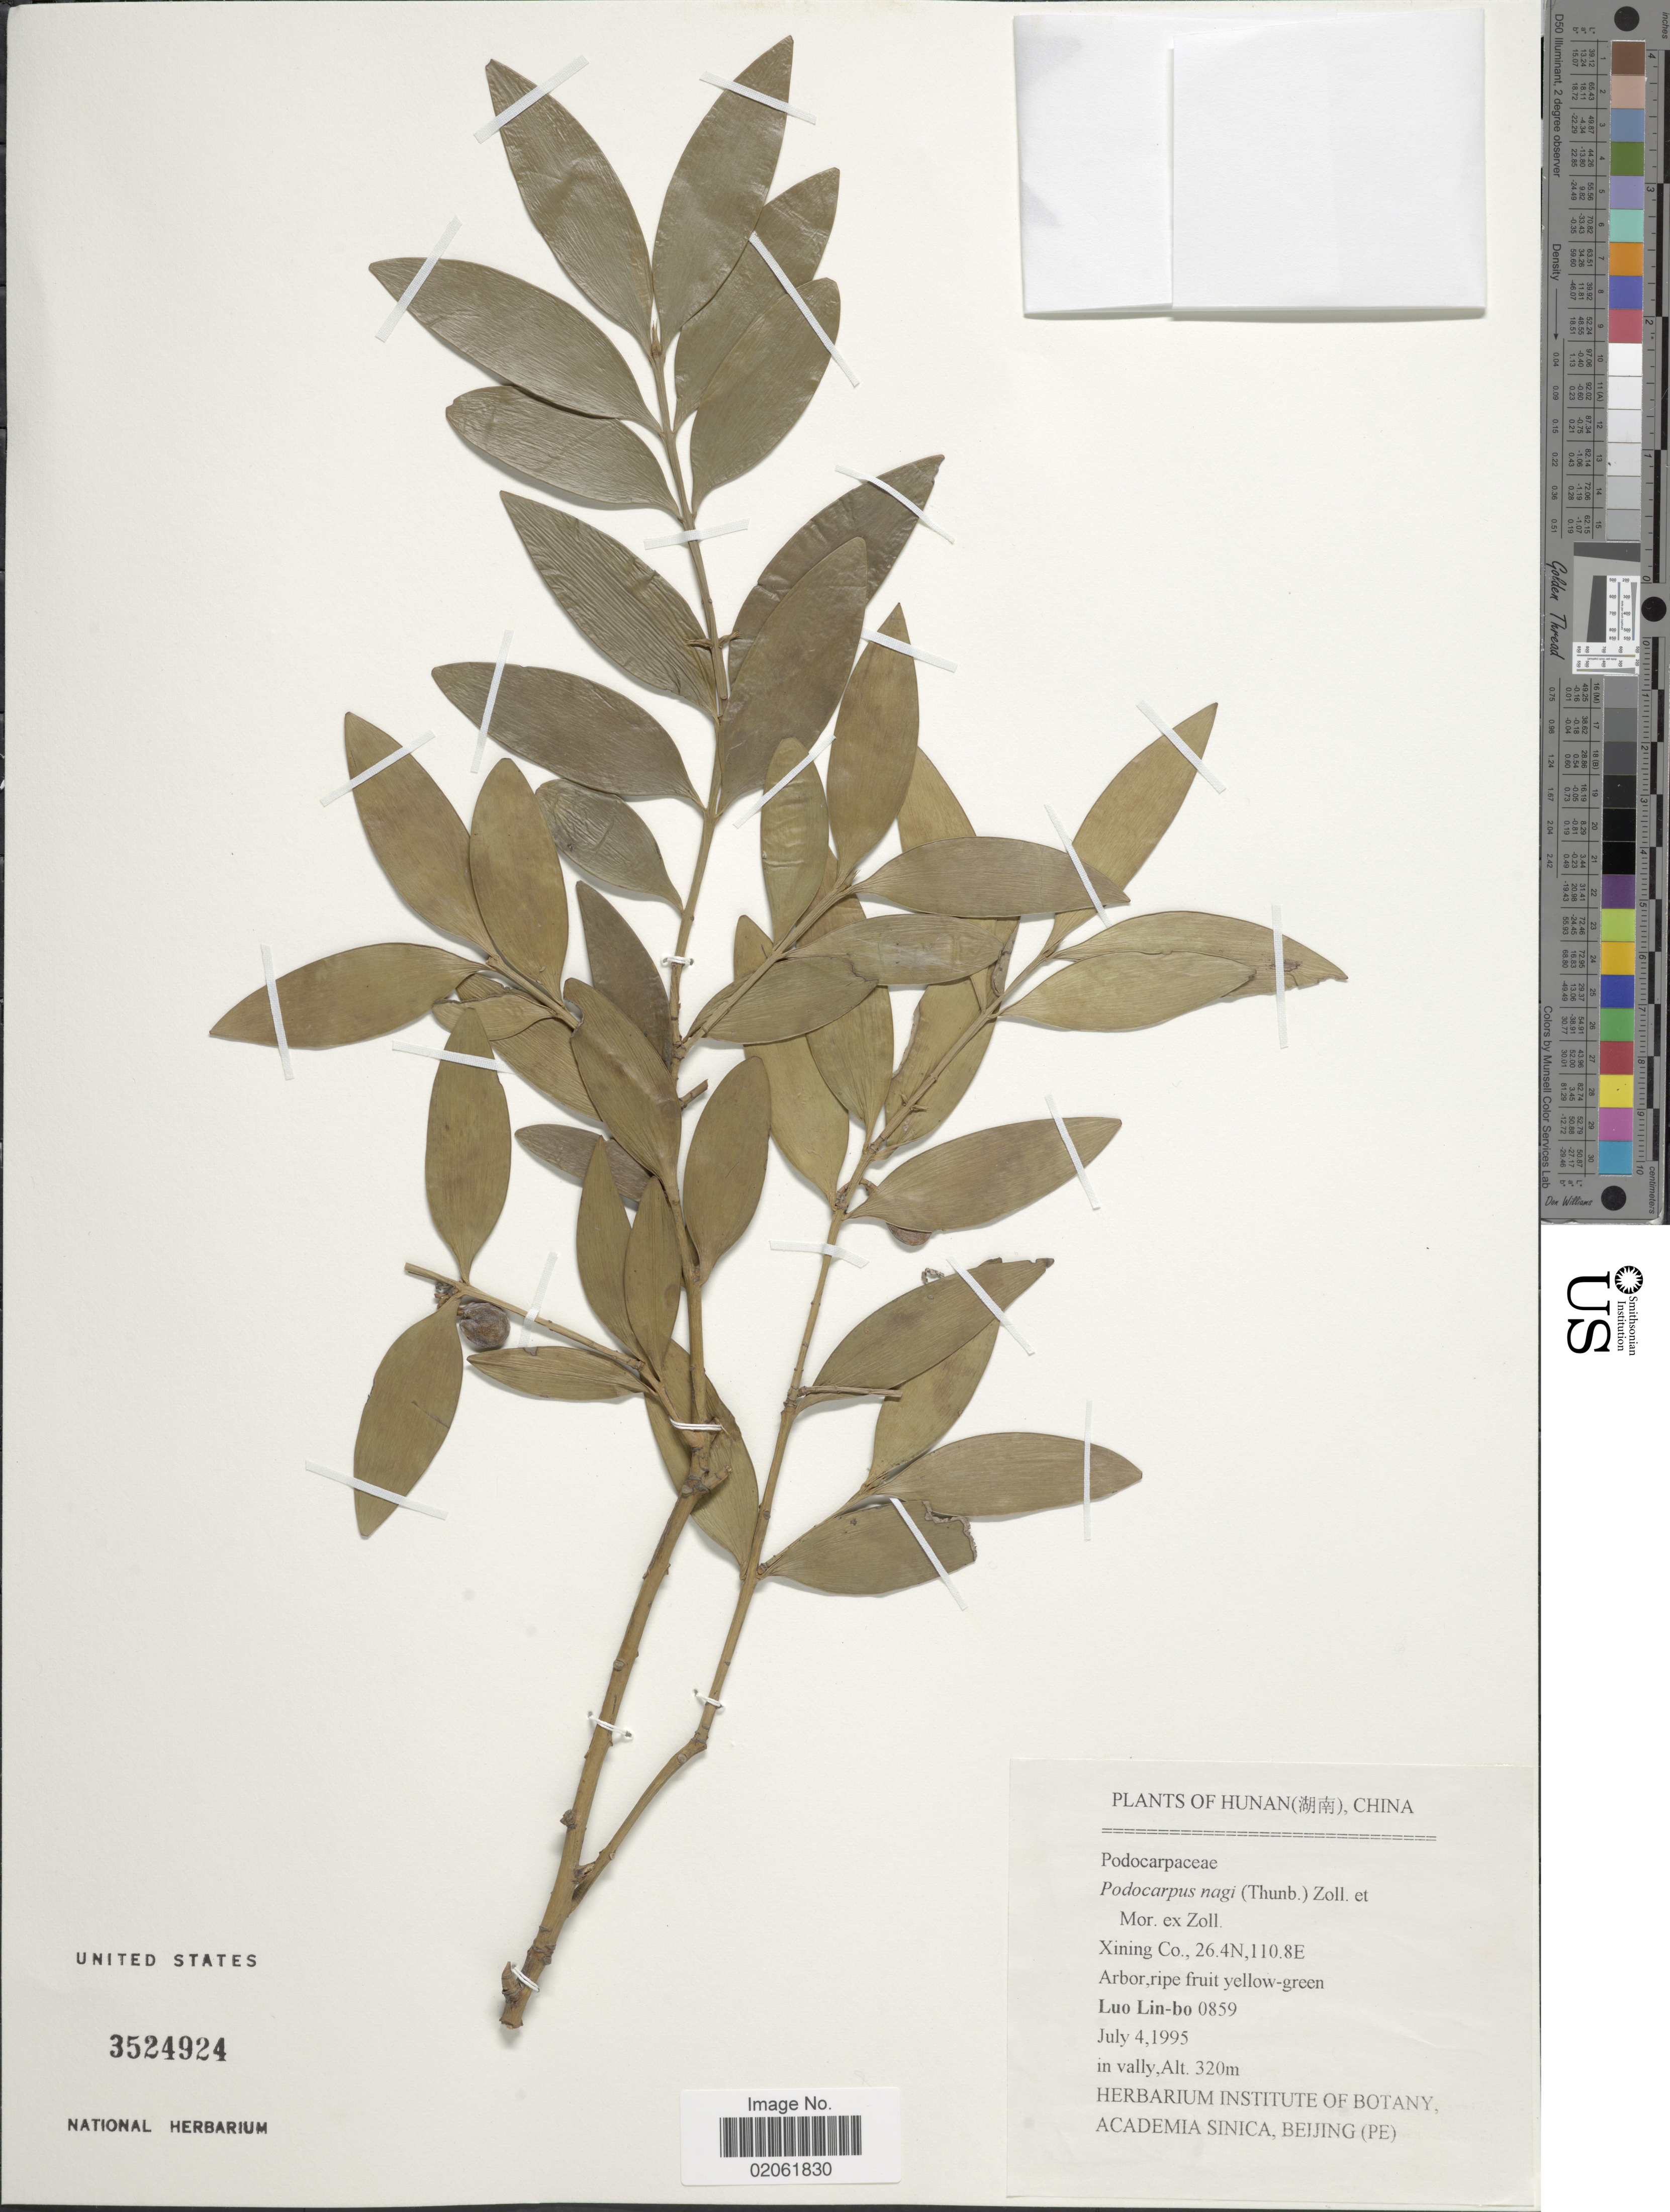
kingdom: Plantae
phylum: Tracheophyta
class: Pinopsida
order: Pinales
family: Podocarpaceae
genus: Podocarpus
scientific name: Podocarpus nagi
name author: (Thunb.) Pilg.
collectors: L. Lin-bo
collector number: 0859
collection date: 1995-07-04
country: China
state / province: Hunan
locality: Hunan [interpreted]X), China. Xining Co.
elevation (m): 320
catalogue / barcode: US 3524924